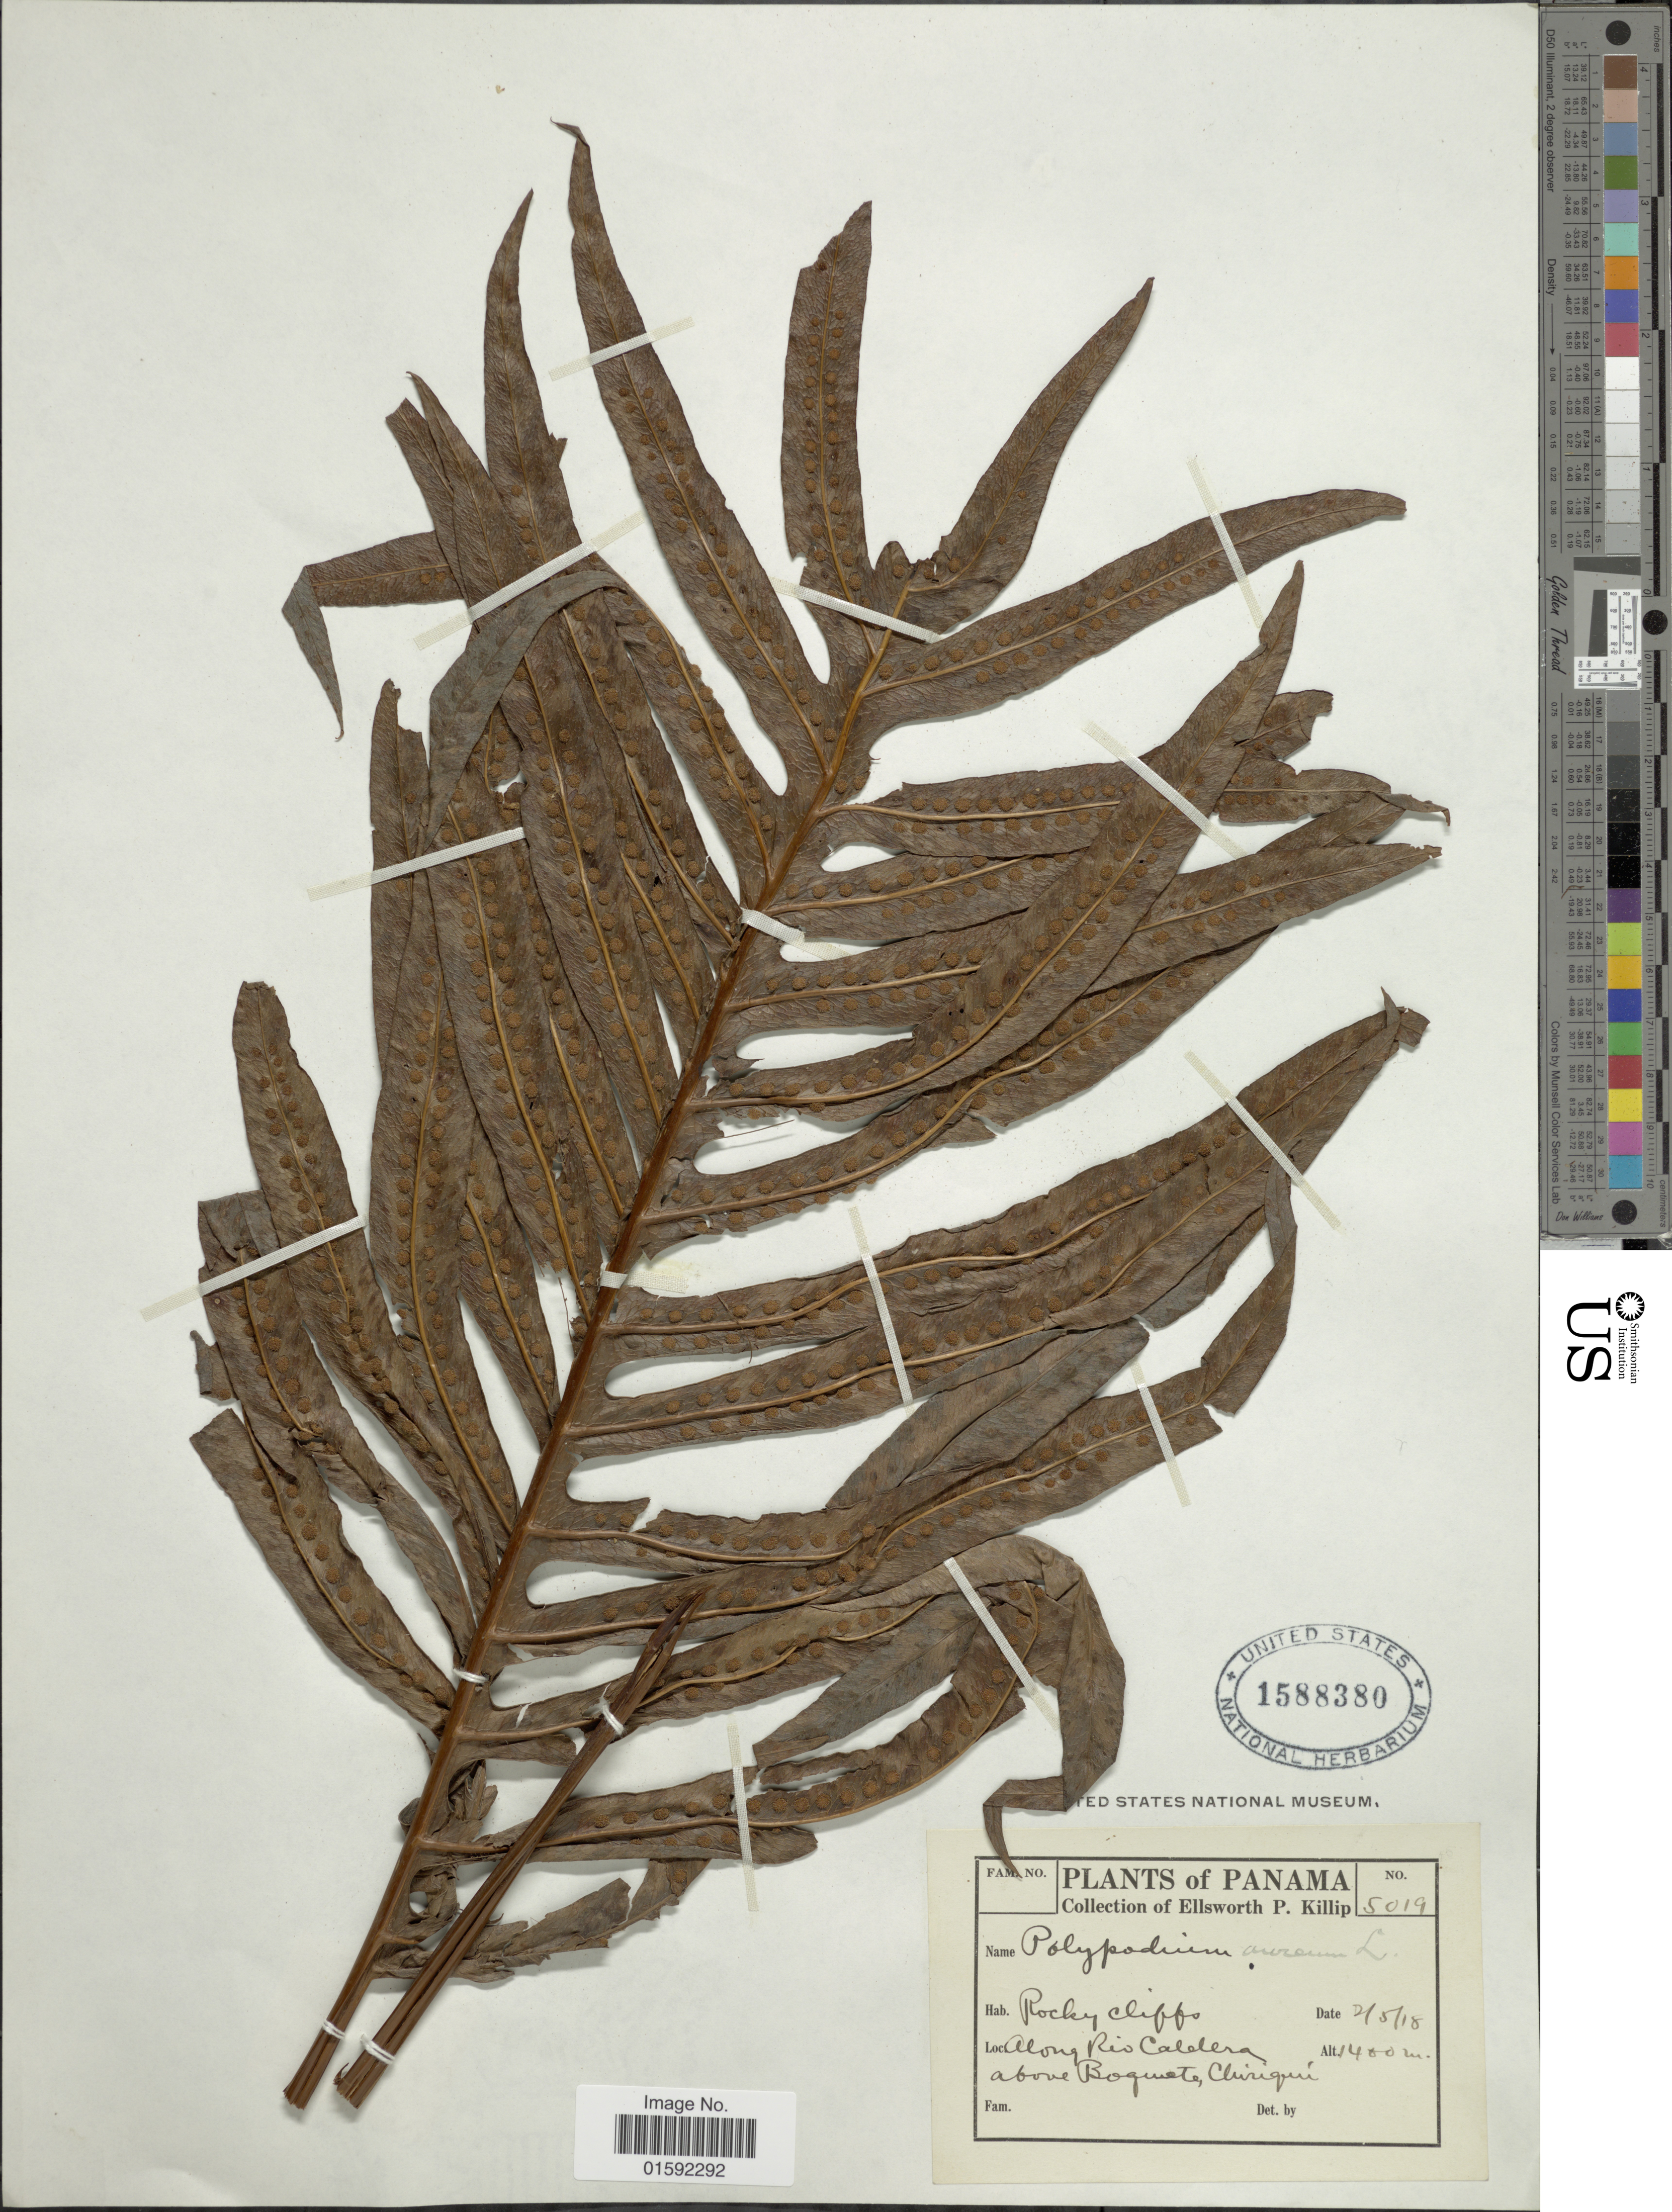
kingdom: Plantae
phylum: Tracheophyta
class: Polypodiopsida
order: Polypodiales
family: Polypodiaceae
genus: Phlebodium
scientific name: Phlebodium pseudoaureum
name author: (Cav.) Lellinger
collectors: E. P. Killip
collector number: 5019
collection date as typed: Transcribed d/m/y: 2/5/18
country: Panama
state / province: Chiriqui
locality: Panama, along Rio Caldera, above Boquete, Chiriqui.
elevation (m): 1400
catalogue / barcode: US 1588380